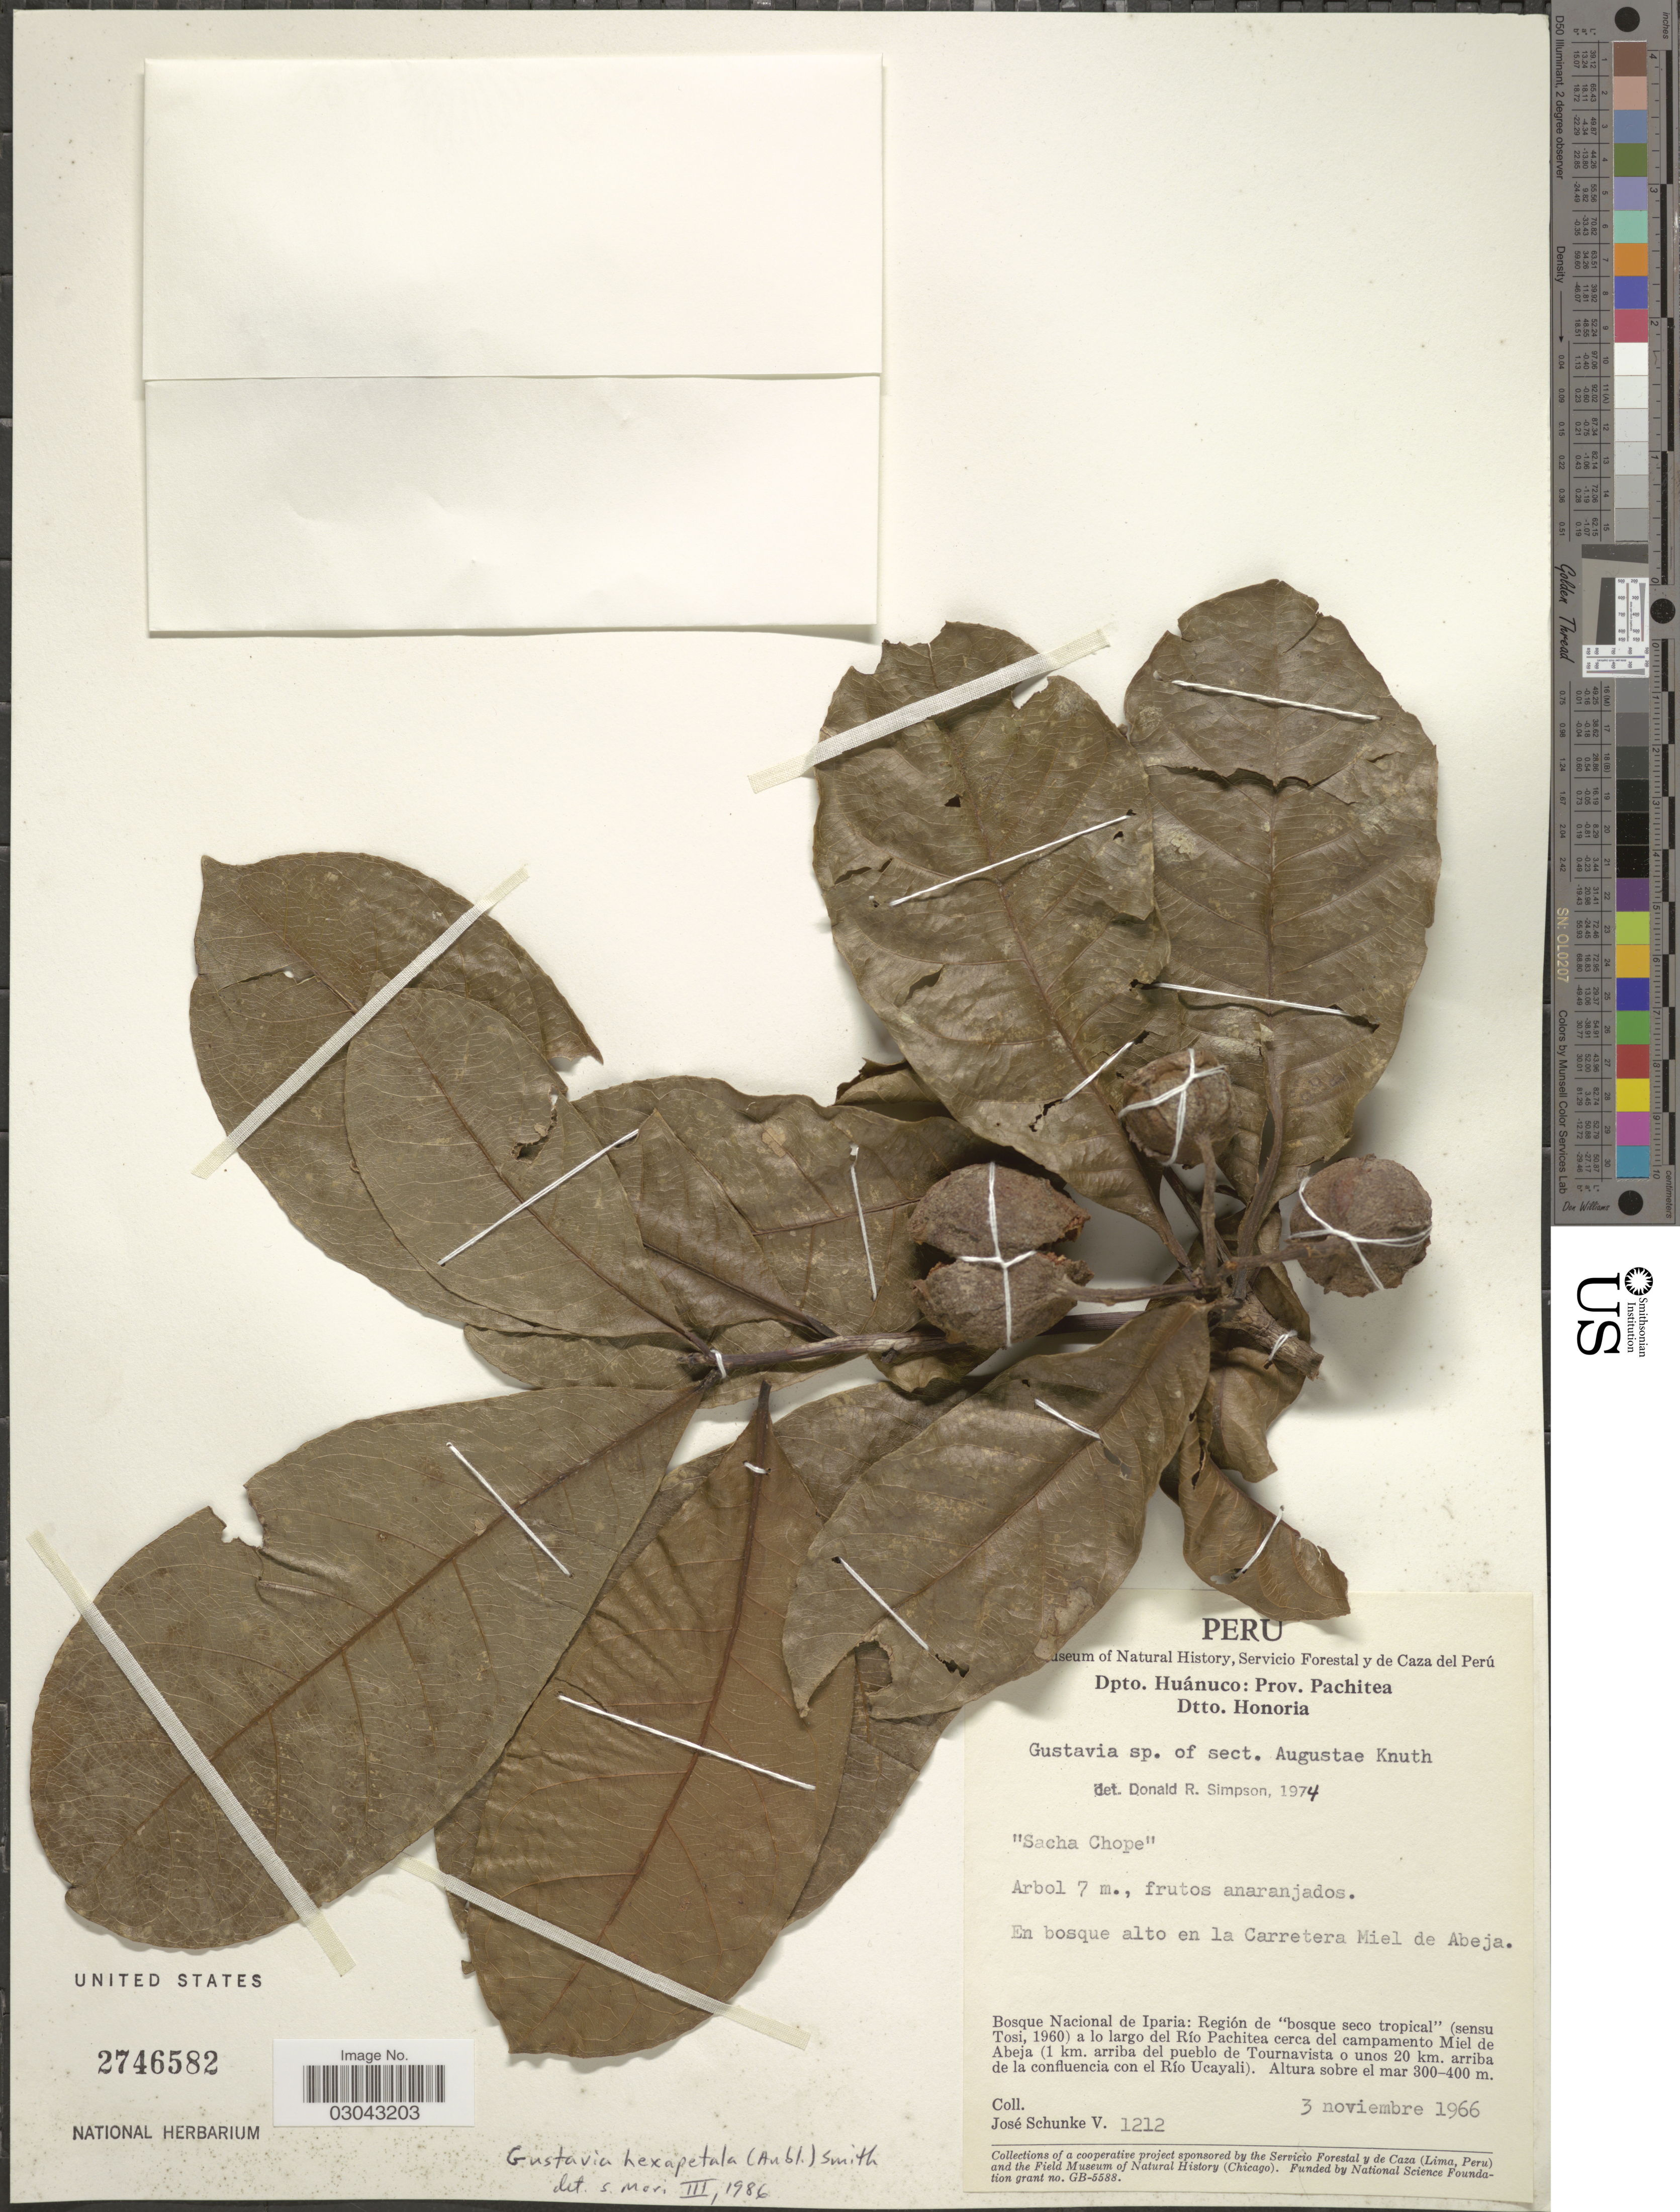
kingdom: Plantae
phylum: Tracheophyta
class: Magnoliopsida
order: Ericales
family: Lecythidaceae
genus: Gustavia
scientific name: Gustavia hexapetala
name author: (Aubl.) Sm.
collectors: J. Schunke Vigo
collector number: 1212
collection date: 1966-11-03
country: Peru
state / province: Huánuco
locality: Dpto. Huánuco: Prov. Pachitea, Dtto. Honoria. En bosque alto en la carretera Miel de Abeja. Bosque Nacional de Iparia: Región de "bosque seco tropical" (sensu Tosi, 1960) a lo largo del Río Pachitea cerca del campamento Miel de Abeja (1 km. arriba del pueblo de Tournavista o unos 20 km. arriba de la confluencia con el Río Ucayali).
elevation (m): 300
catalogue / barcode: US 2746582